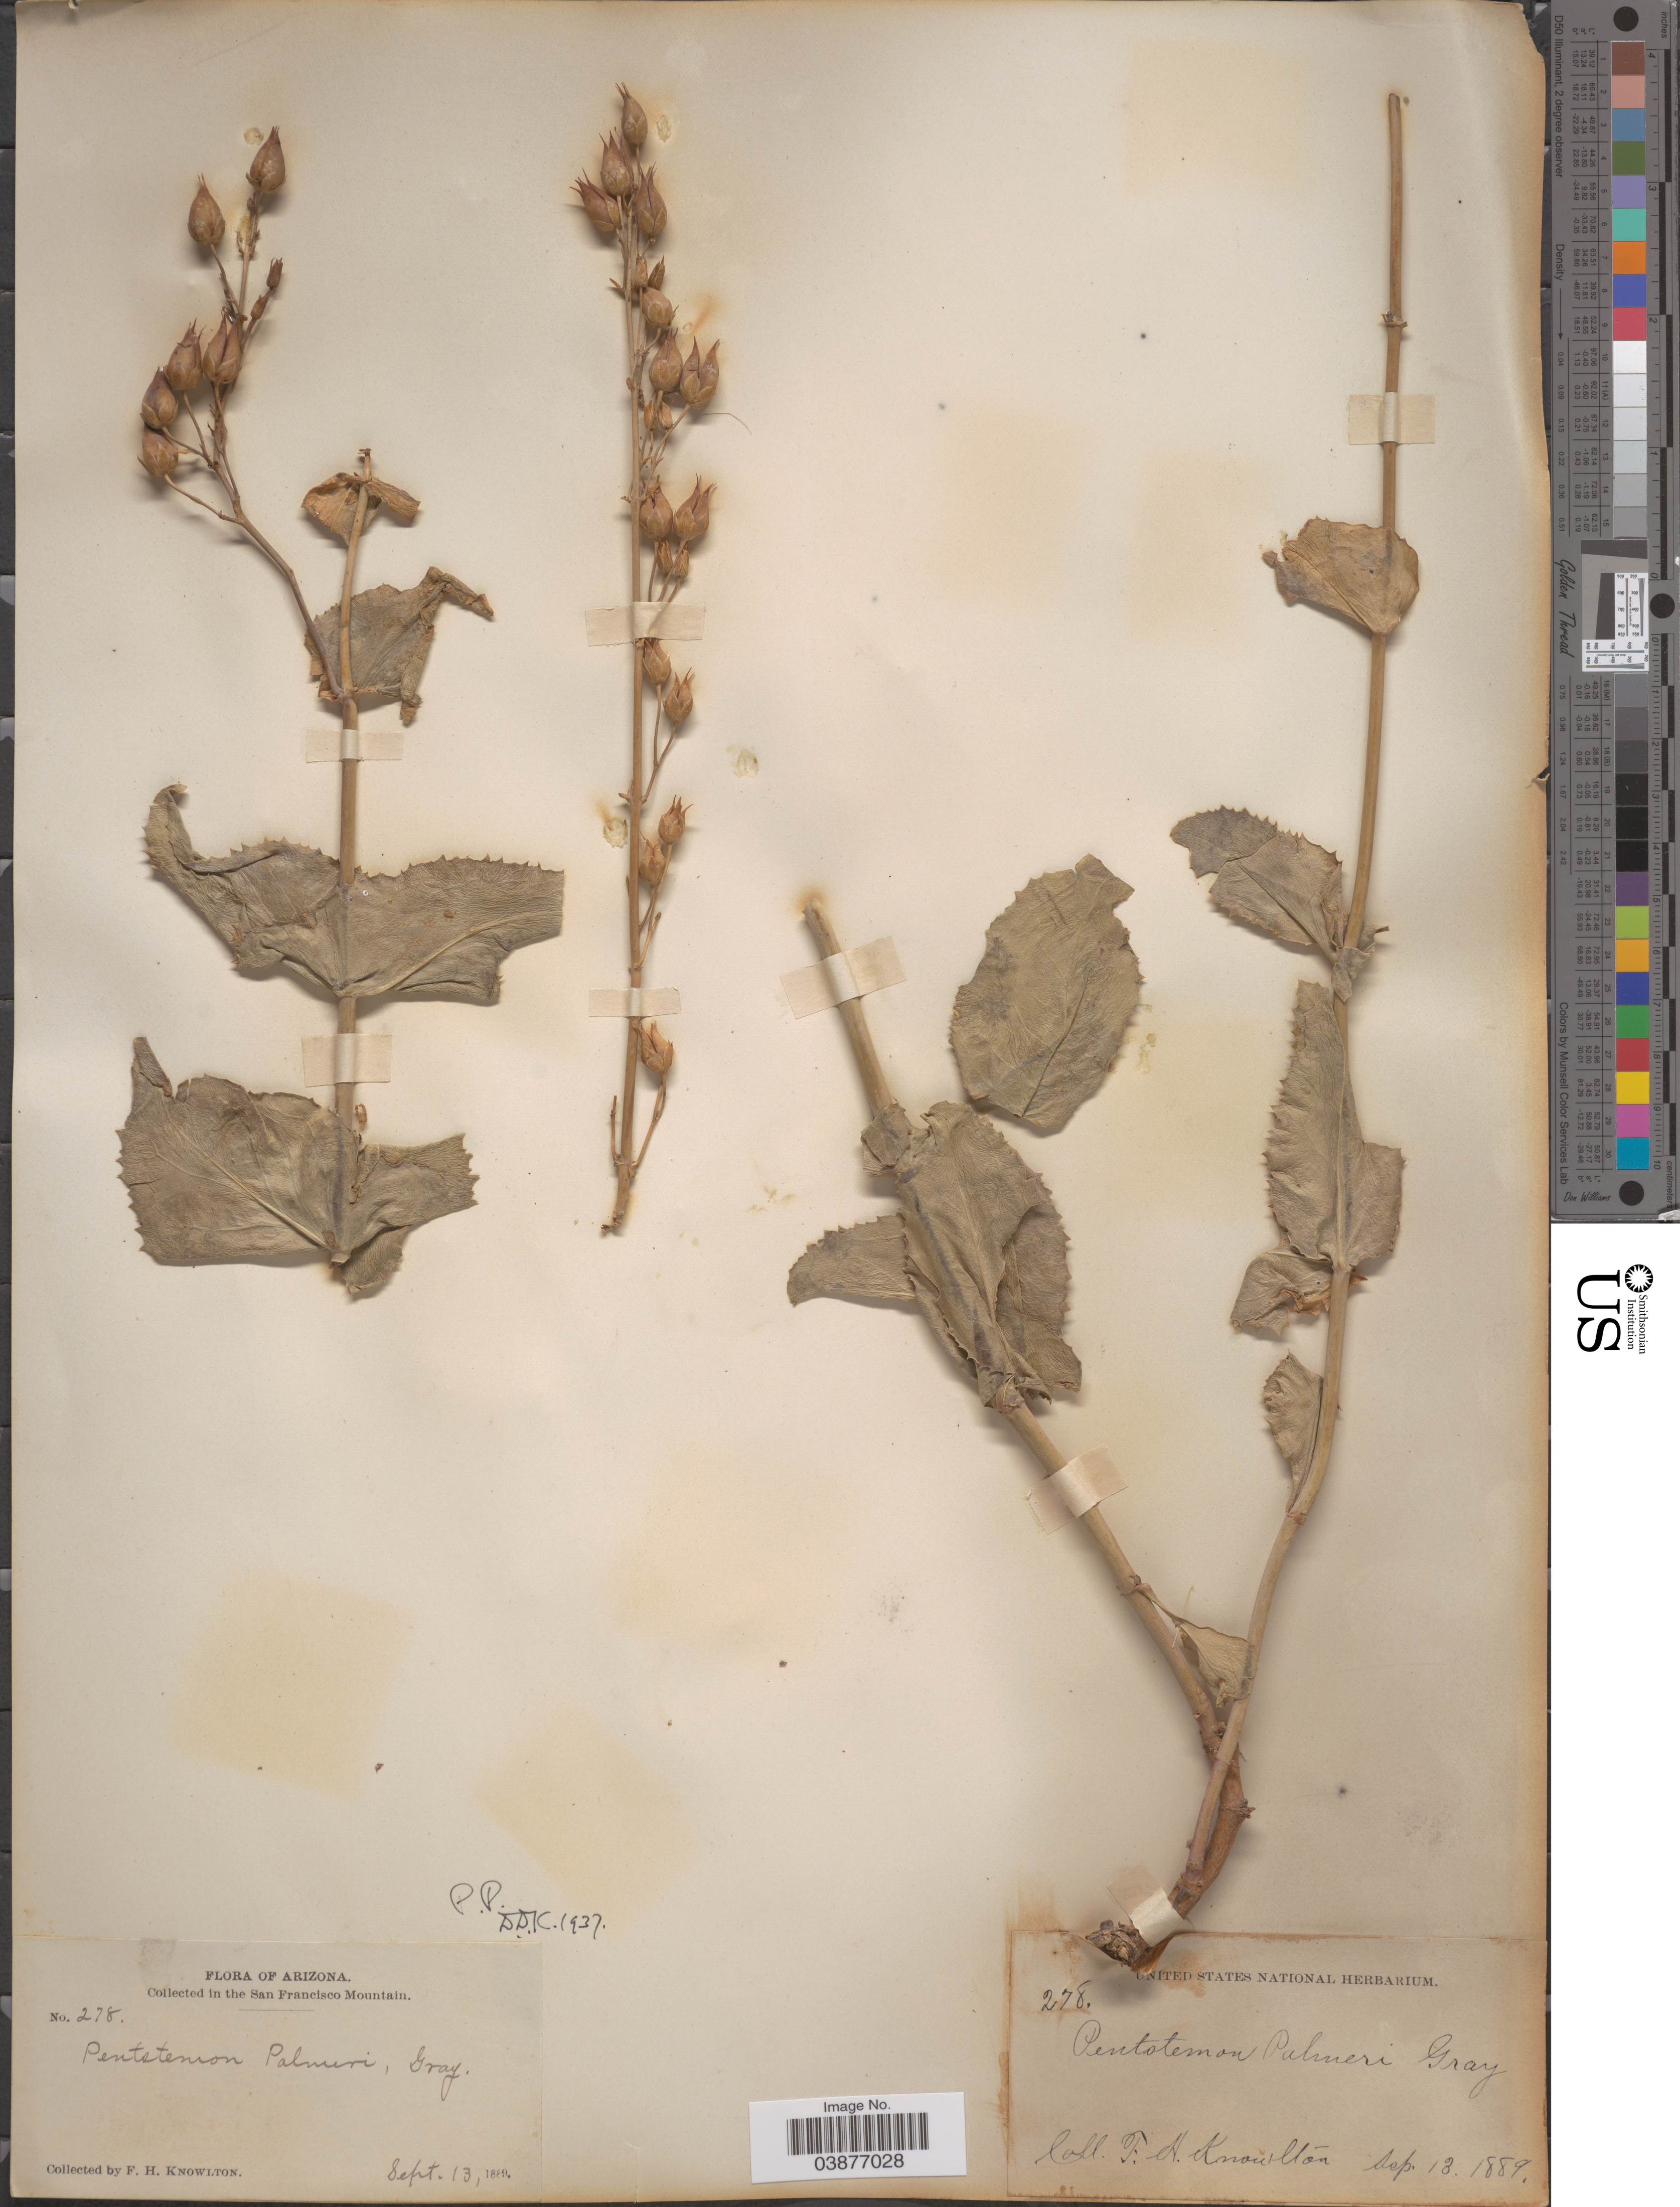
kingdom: Plantae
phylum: Tracheophyta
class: Magnoliopsida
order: Lamiales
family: Plantaginaceae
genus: Penstemon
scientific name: Penstemon palmeri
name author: A. Gray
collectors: F. H. Knowlton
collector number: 278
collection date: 1889-09-13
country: United States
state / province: Arizona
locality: San Francisco Mountain.